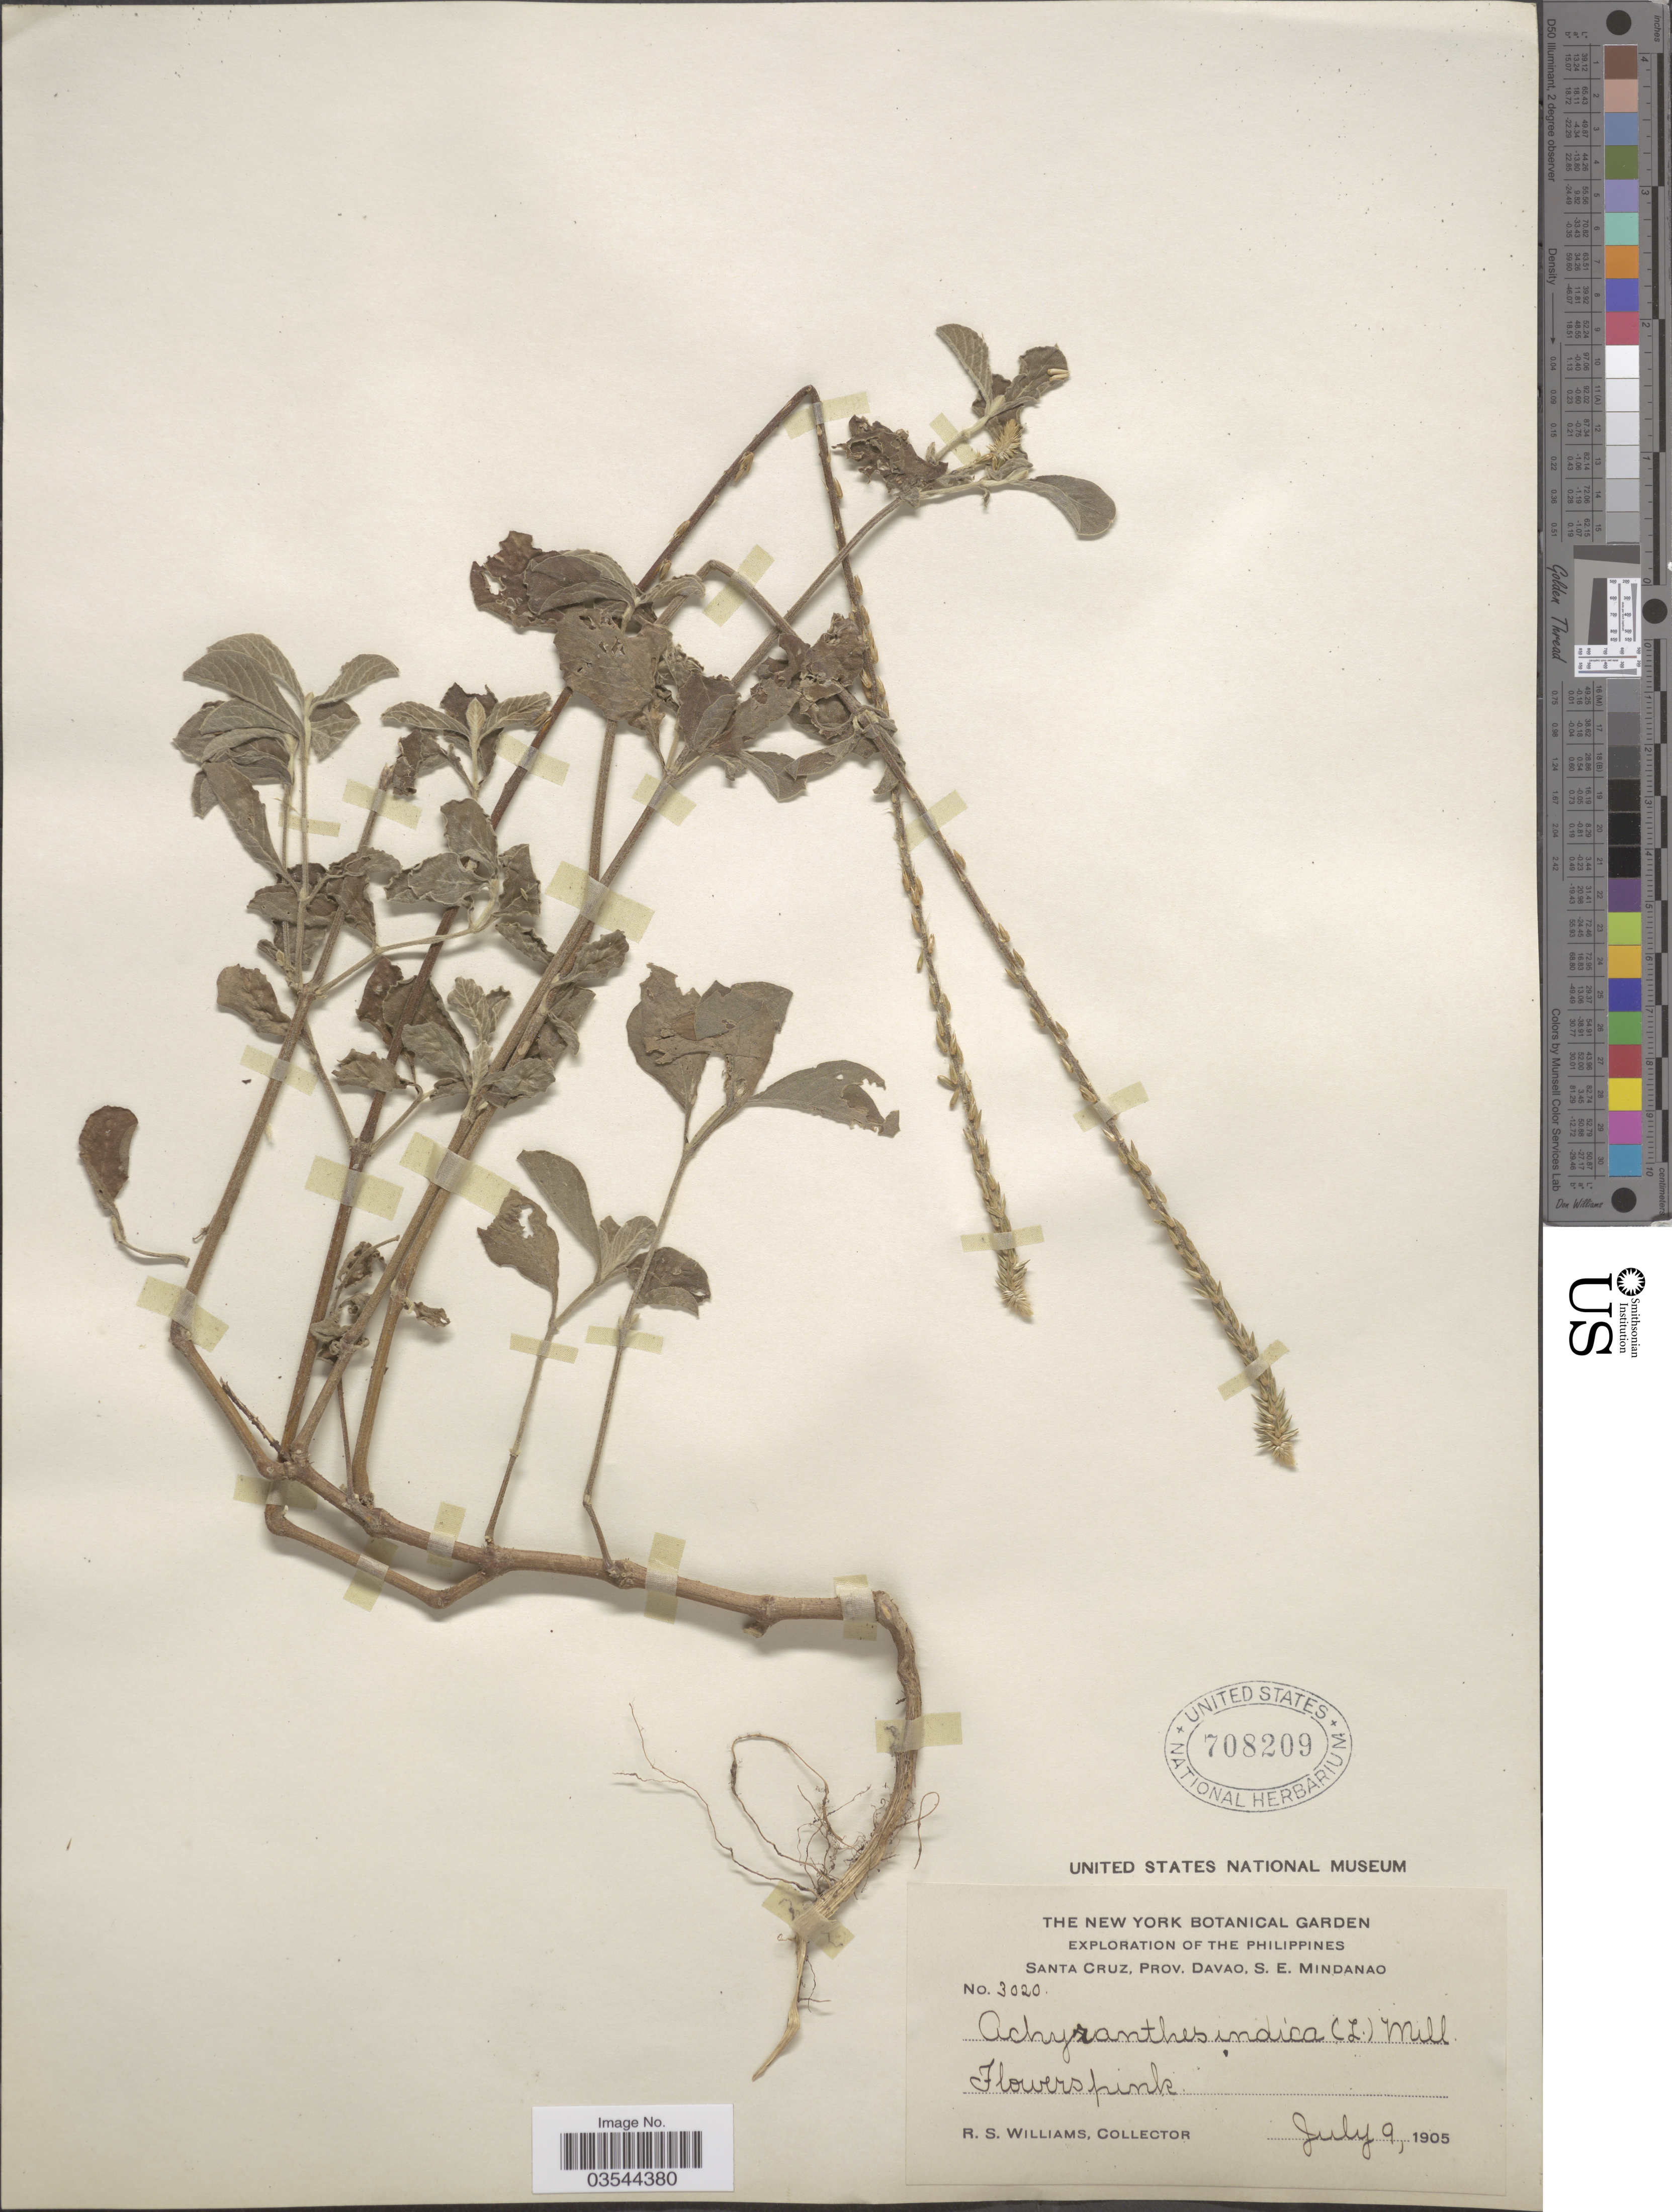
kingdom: Plantae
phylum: Tracheophyta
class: Magnoliopsida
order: Caryophyllales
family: Amaranthaceae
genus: Achyranthes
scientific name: Achyranthes aspera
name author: L.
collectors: R. S. Williams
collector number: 3020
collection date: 1905-07-09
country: Philippines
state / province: Davao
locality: Santa Cruz, S.e. Mindanao.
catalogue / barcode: US 708209